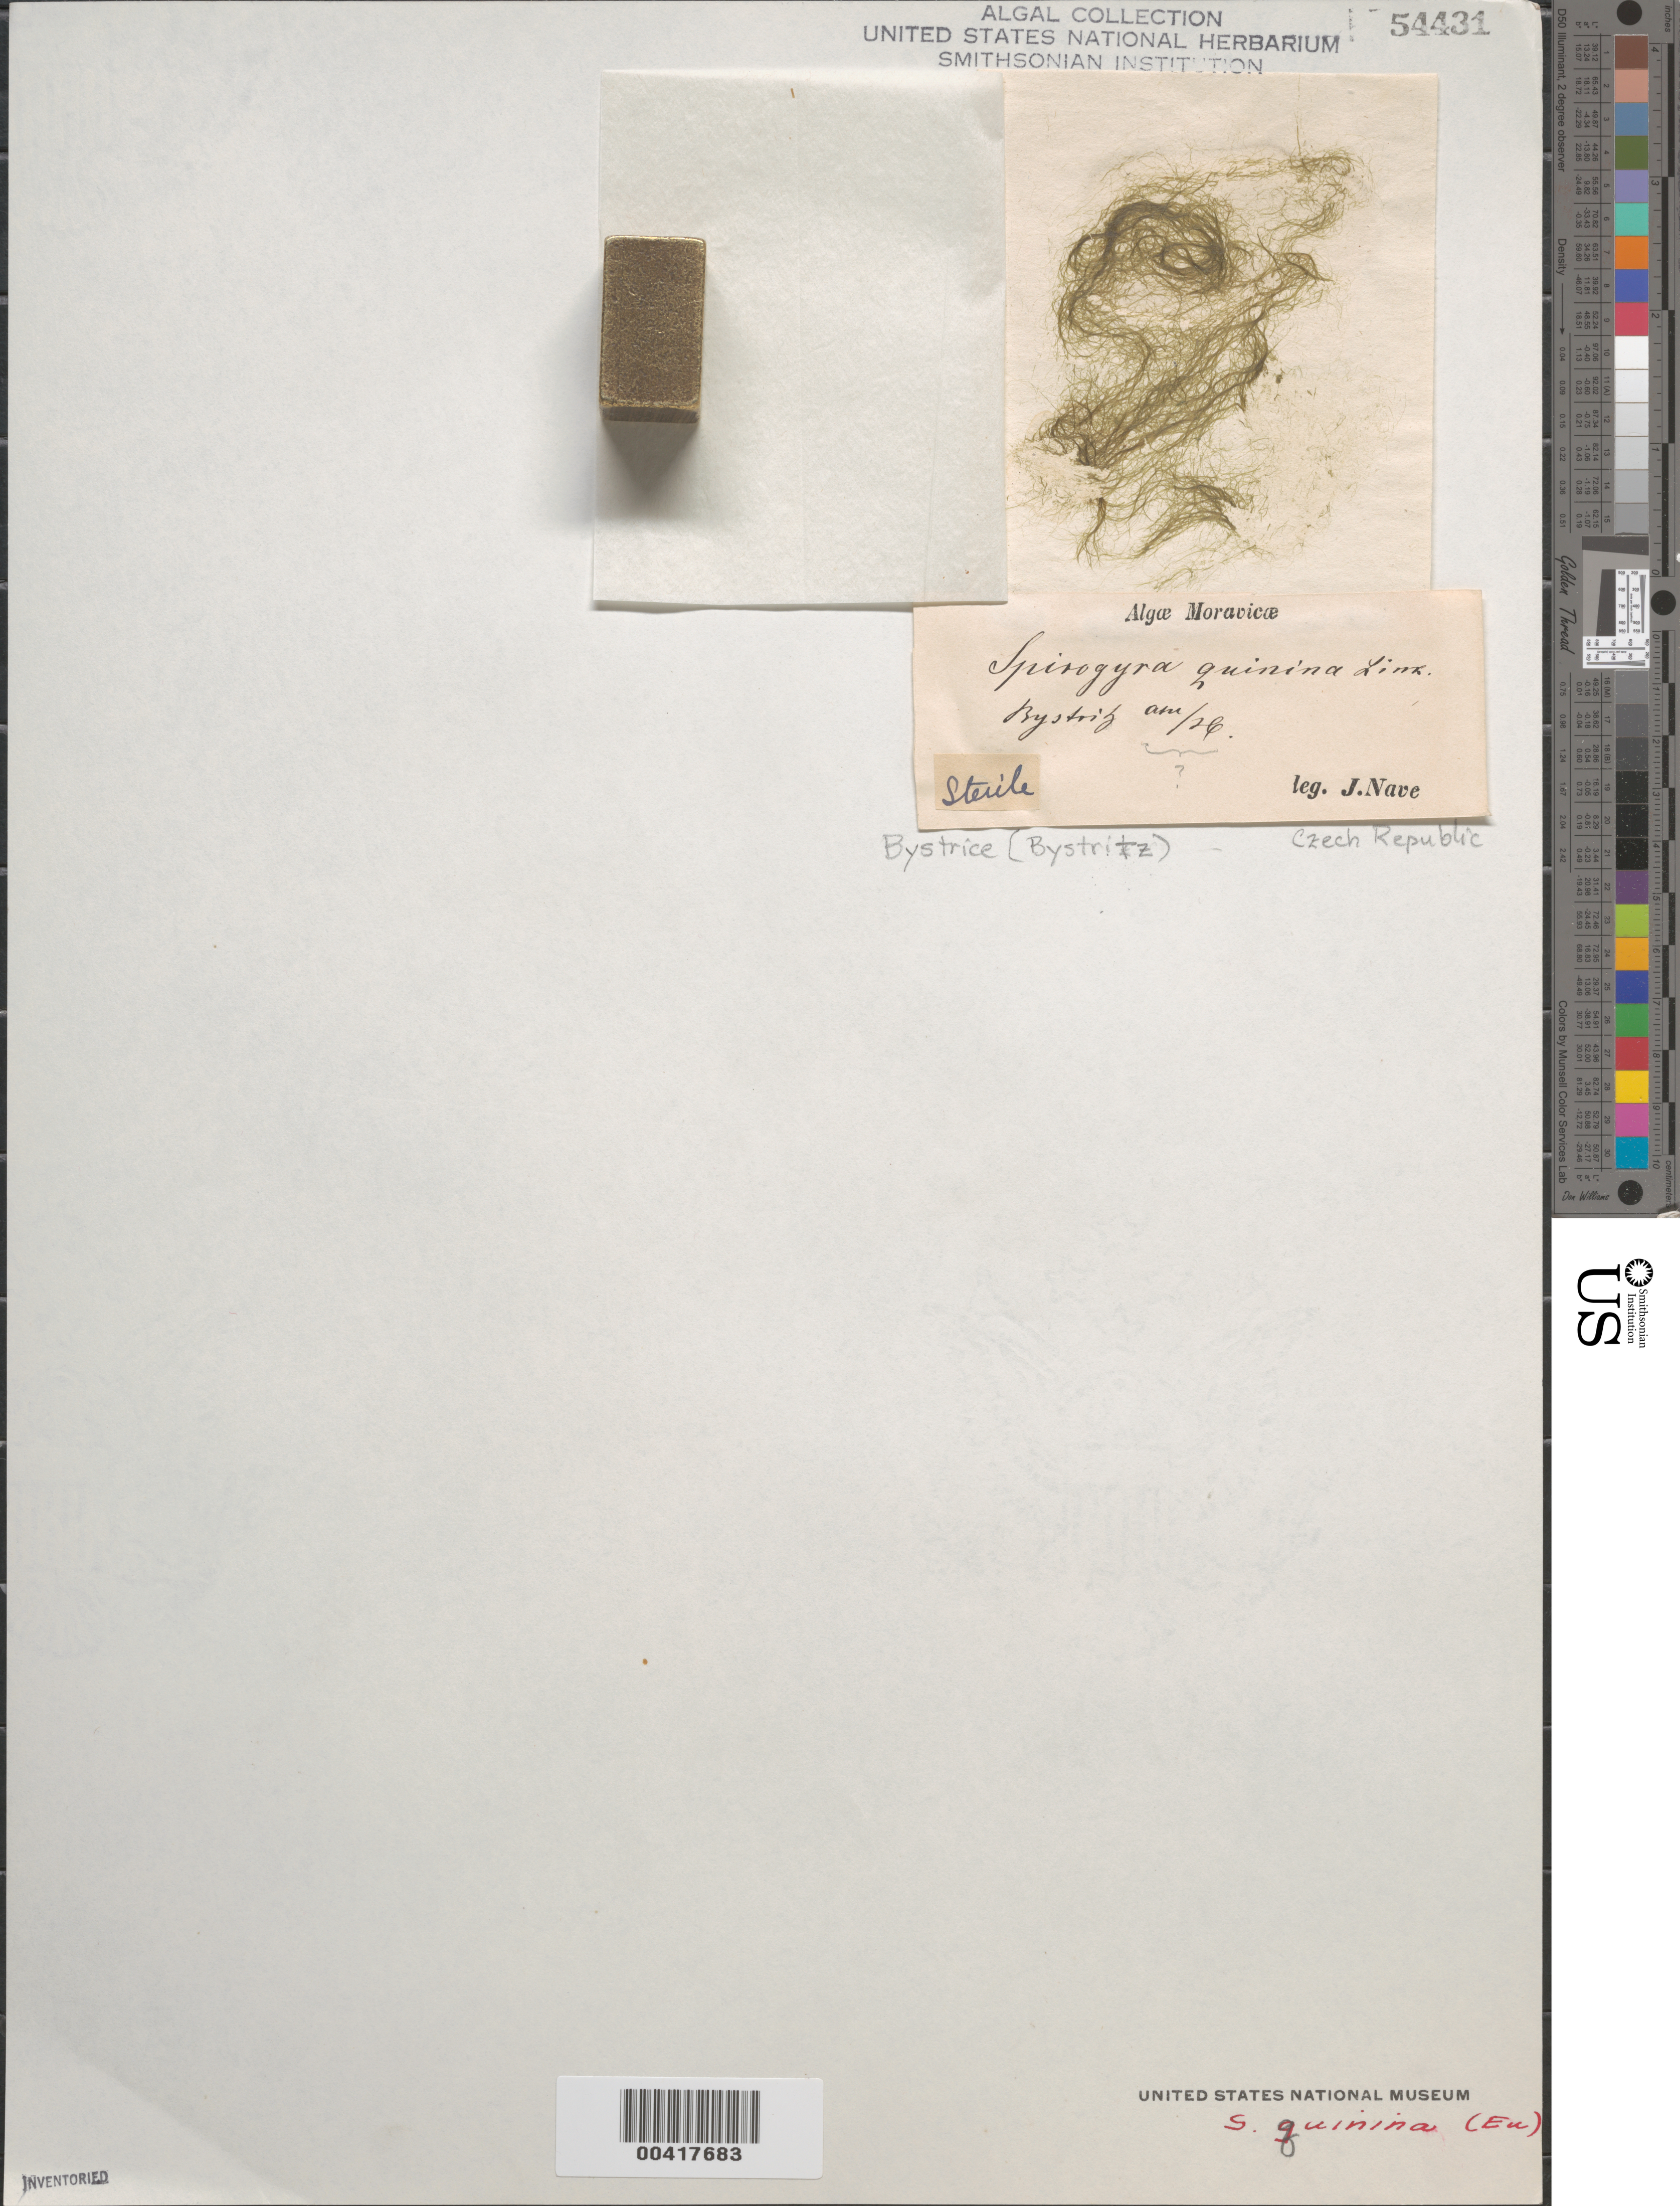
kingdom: Plantae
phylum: Charophyta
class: Zygnematophyceae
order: Zygnematales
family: Zygnemataceae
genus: Spirogyra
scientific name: Spirogyra porticalis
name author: (O.F. Muell.) Dumort.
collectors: J. Nave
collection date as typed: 18--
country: Czechia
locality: Bystrice (bystritz), moravia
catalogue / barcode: US 54431